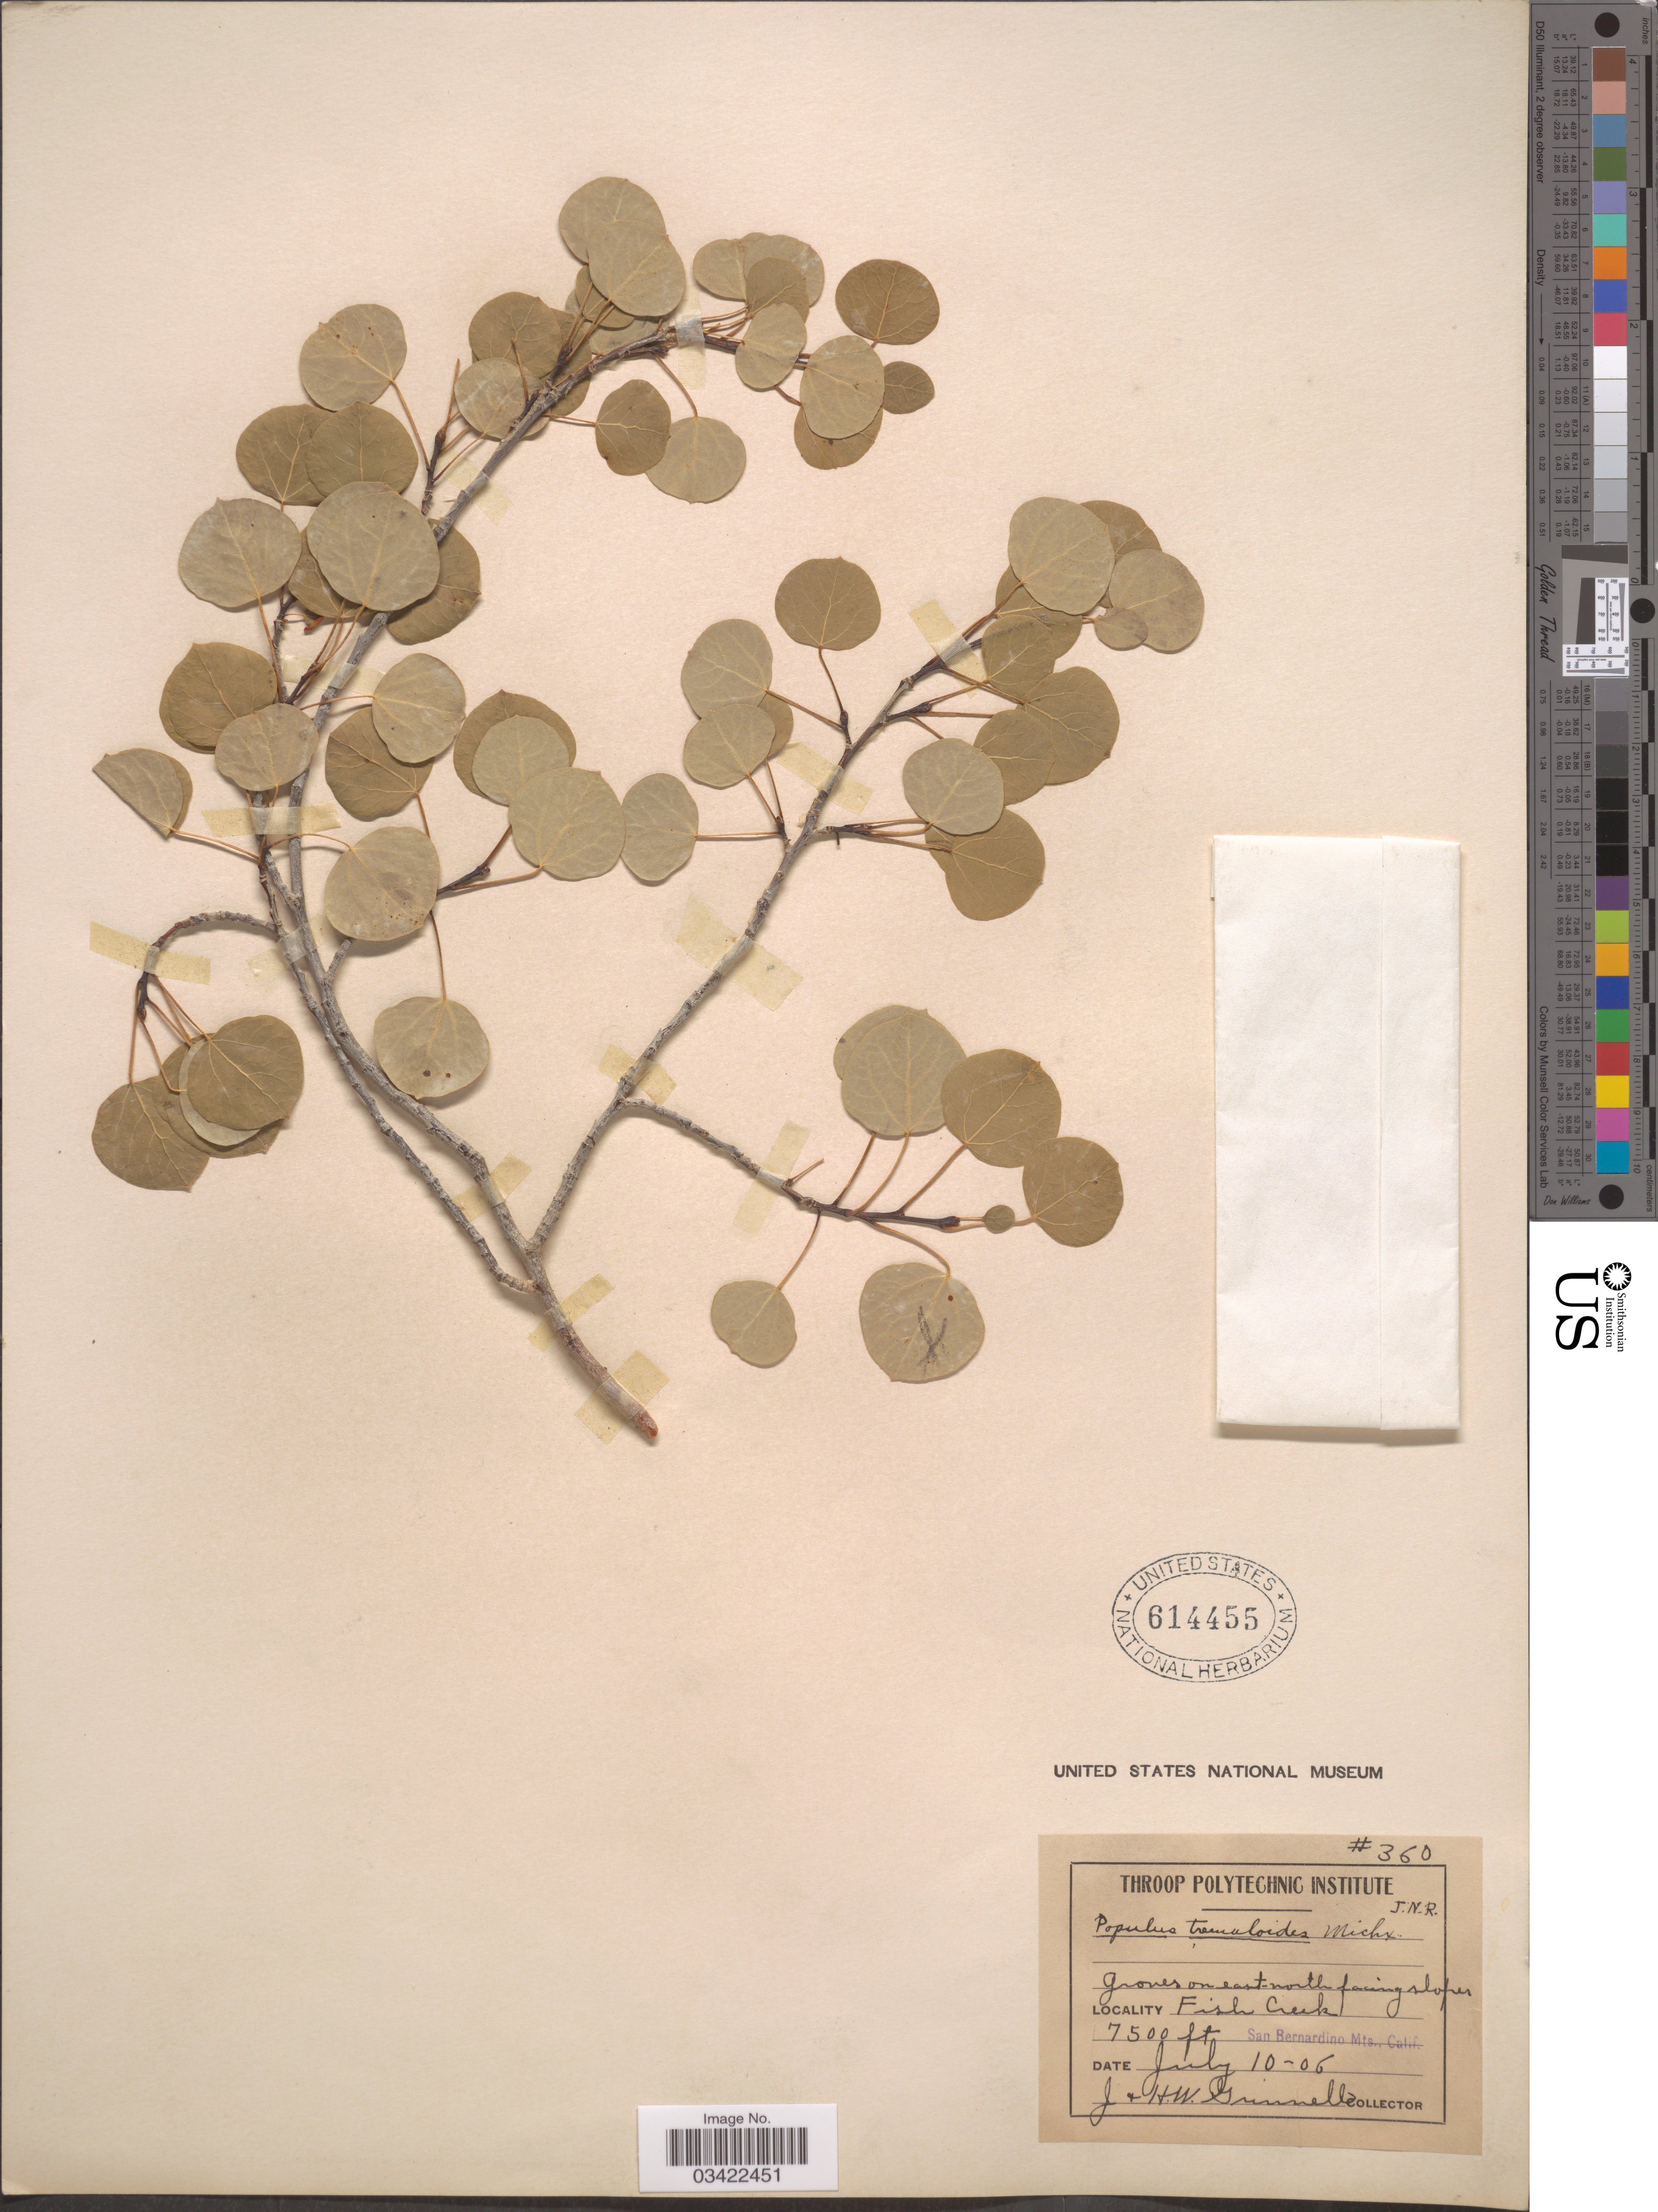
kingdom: Plantae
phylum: Tracheophyta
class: Magnoliopsida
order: Malpighiales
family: Salicaceae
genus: Populus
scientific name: Populus tremuloides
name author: Michx.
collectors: J. Grinnell & H. Grinnell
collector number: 360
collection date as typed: Transcribed d/m/y: 10/7/6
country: United States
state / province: California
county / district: San Bernardino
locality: East-north facing slopes Fish Creek. San Bernardino Mts.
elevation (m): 2286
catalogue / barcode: US 614455